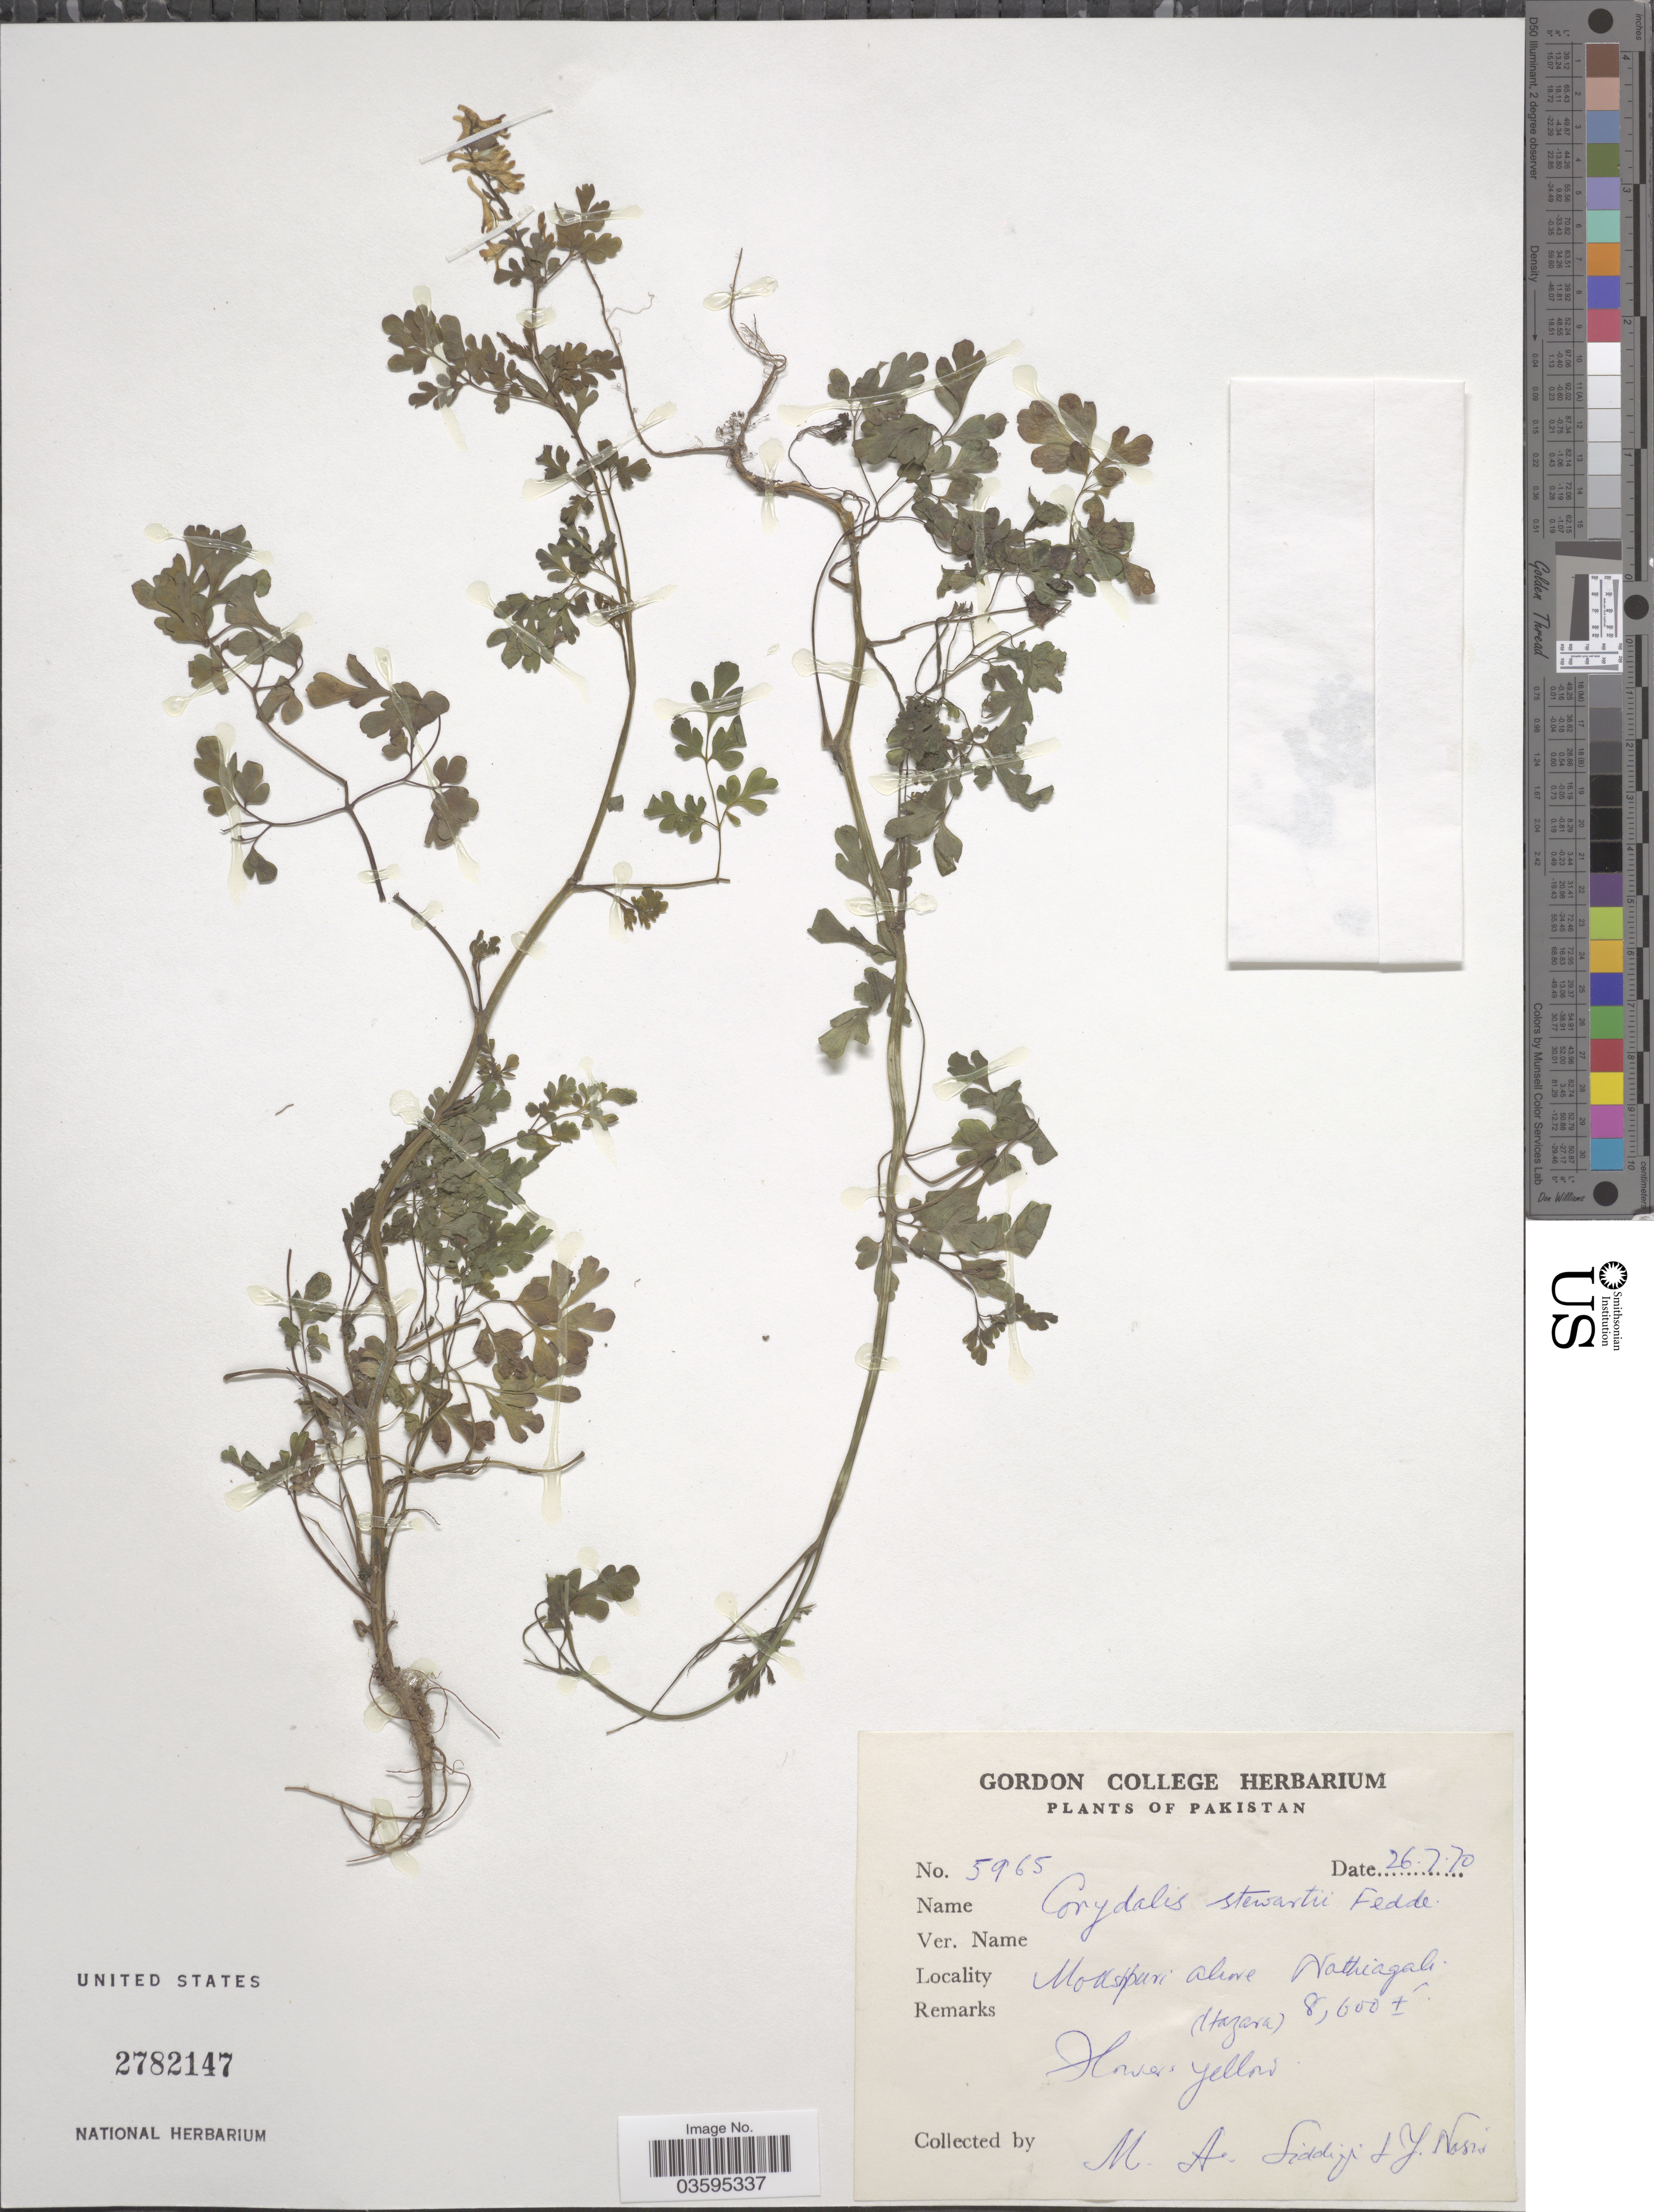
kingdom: Plantae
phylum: Tracheophyta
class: Magnoliopsida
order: Ranunculales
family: Papaveraceae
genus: Corydalis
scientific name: Corydalis stewartii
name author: Fedde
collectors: M. Siddiqi & Collector illegible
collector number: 5965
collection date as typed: Transcribed d/m/y: 26/7/70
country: Pakistan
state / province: Khyber Pakhtunkhwa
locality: Mokshpuri above Nathiagali. (Hazara).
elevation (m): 2621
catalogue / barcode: US 2782147